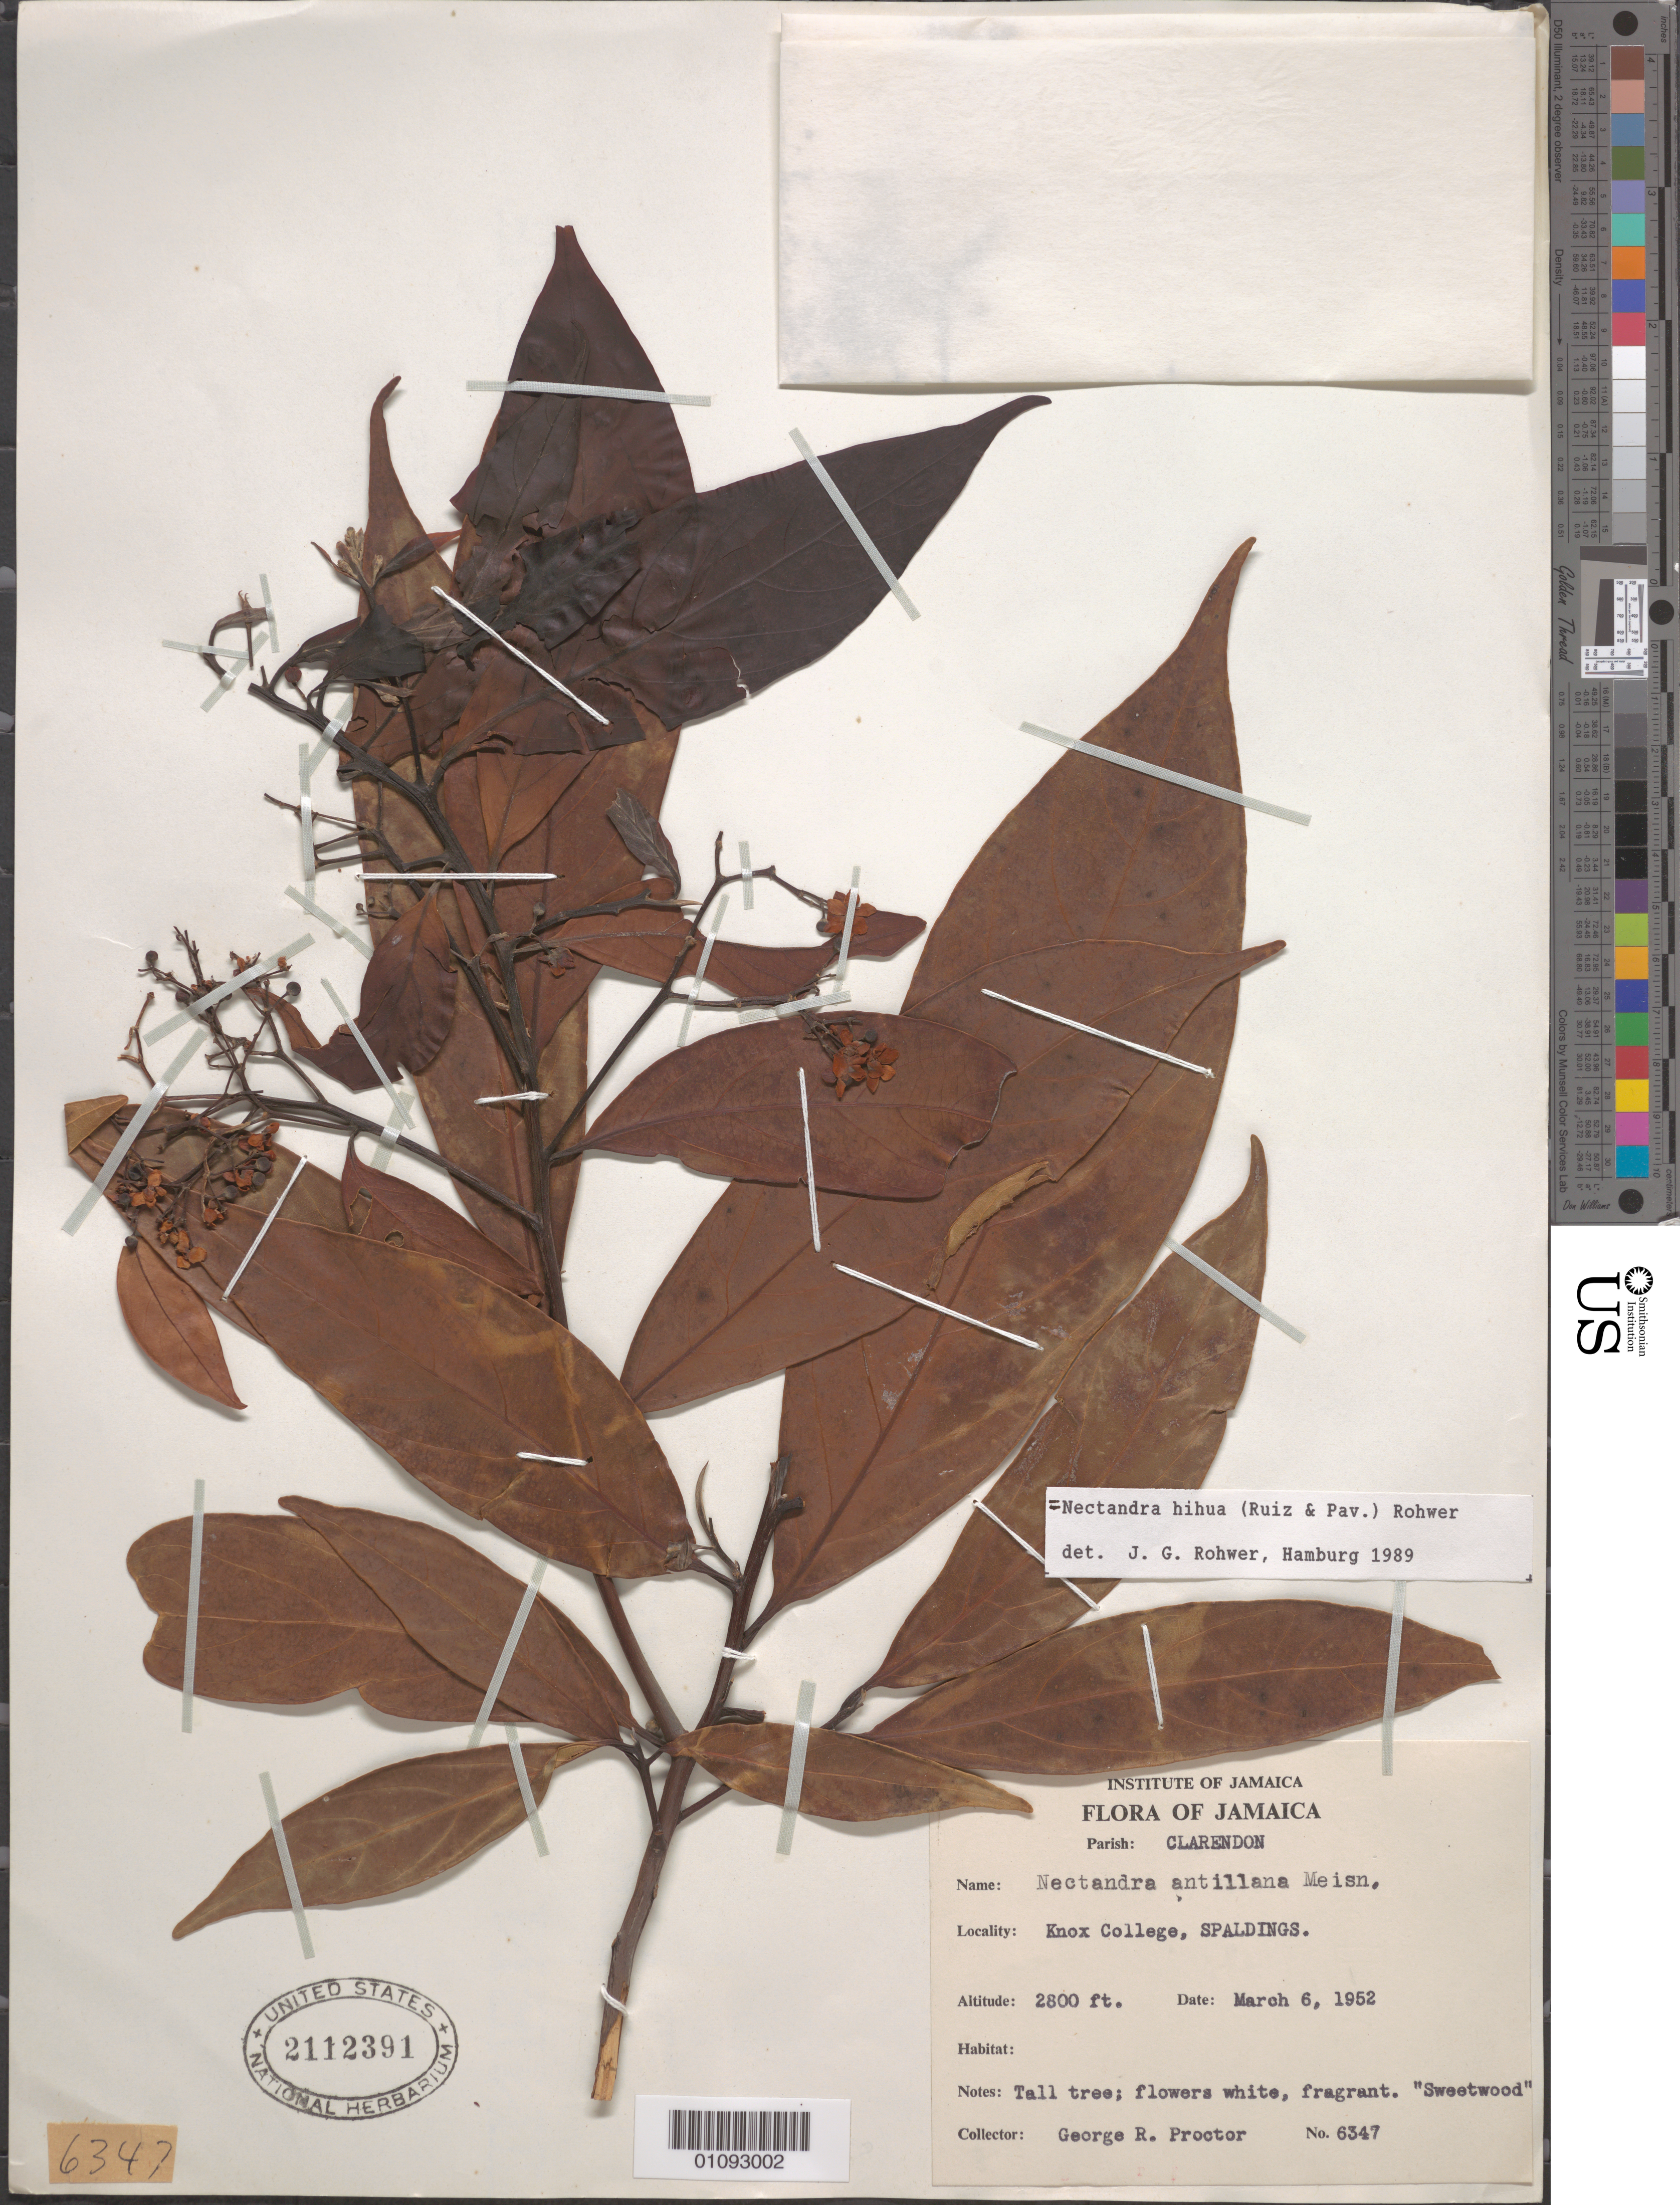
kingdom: Plantae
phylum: Tracheophyta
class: Magnoliopsida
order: Laurales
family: Lauraceae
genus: Nectandra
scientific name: Nectandra hihua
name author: (Ruiz & Pav.) Rohwer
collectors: G. R. Proctor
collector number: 6347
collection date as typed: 06 Mar 1952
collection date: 1952-03-06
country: Jamaica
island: Jamaica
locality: Knox College, Spaldings.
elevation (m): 853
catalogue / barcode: US 2112391